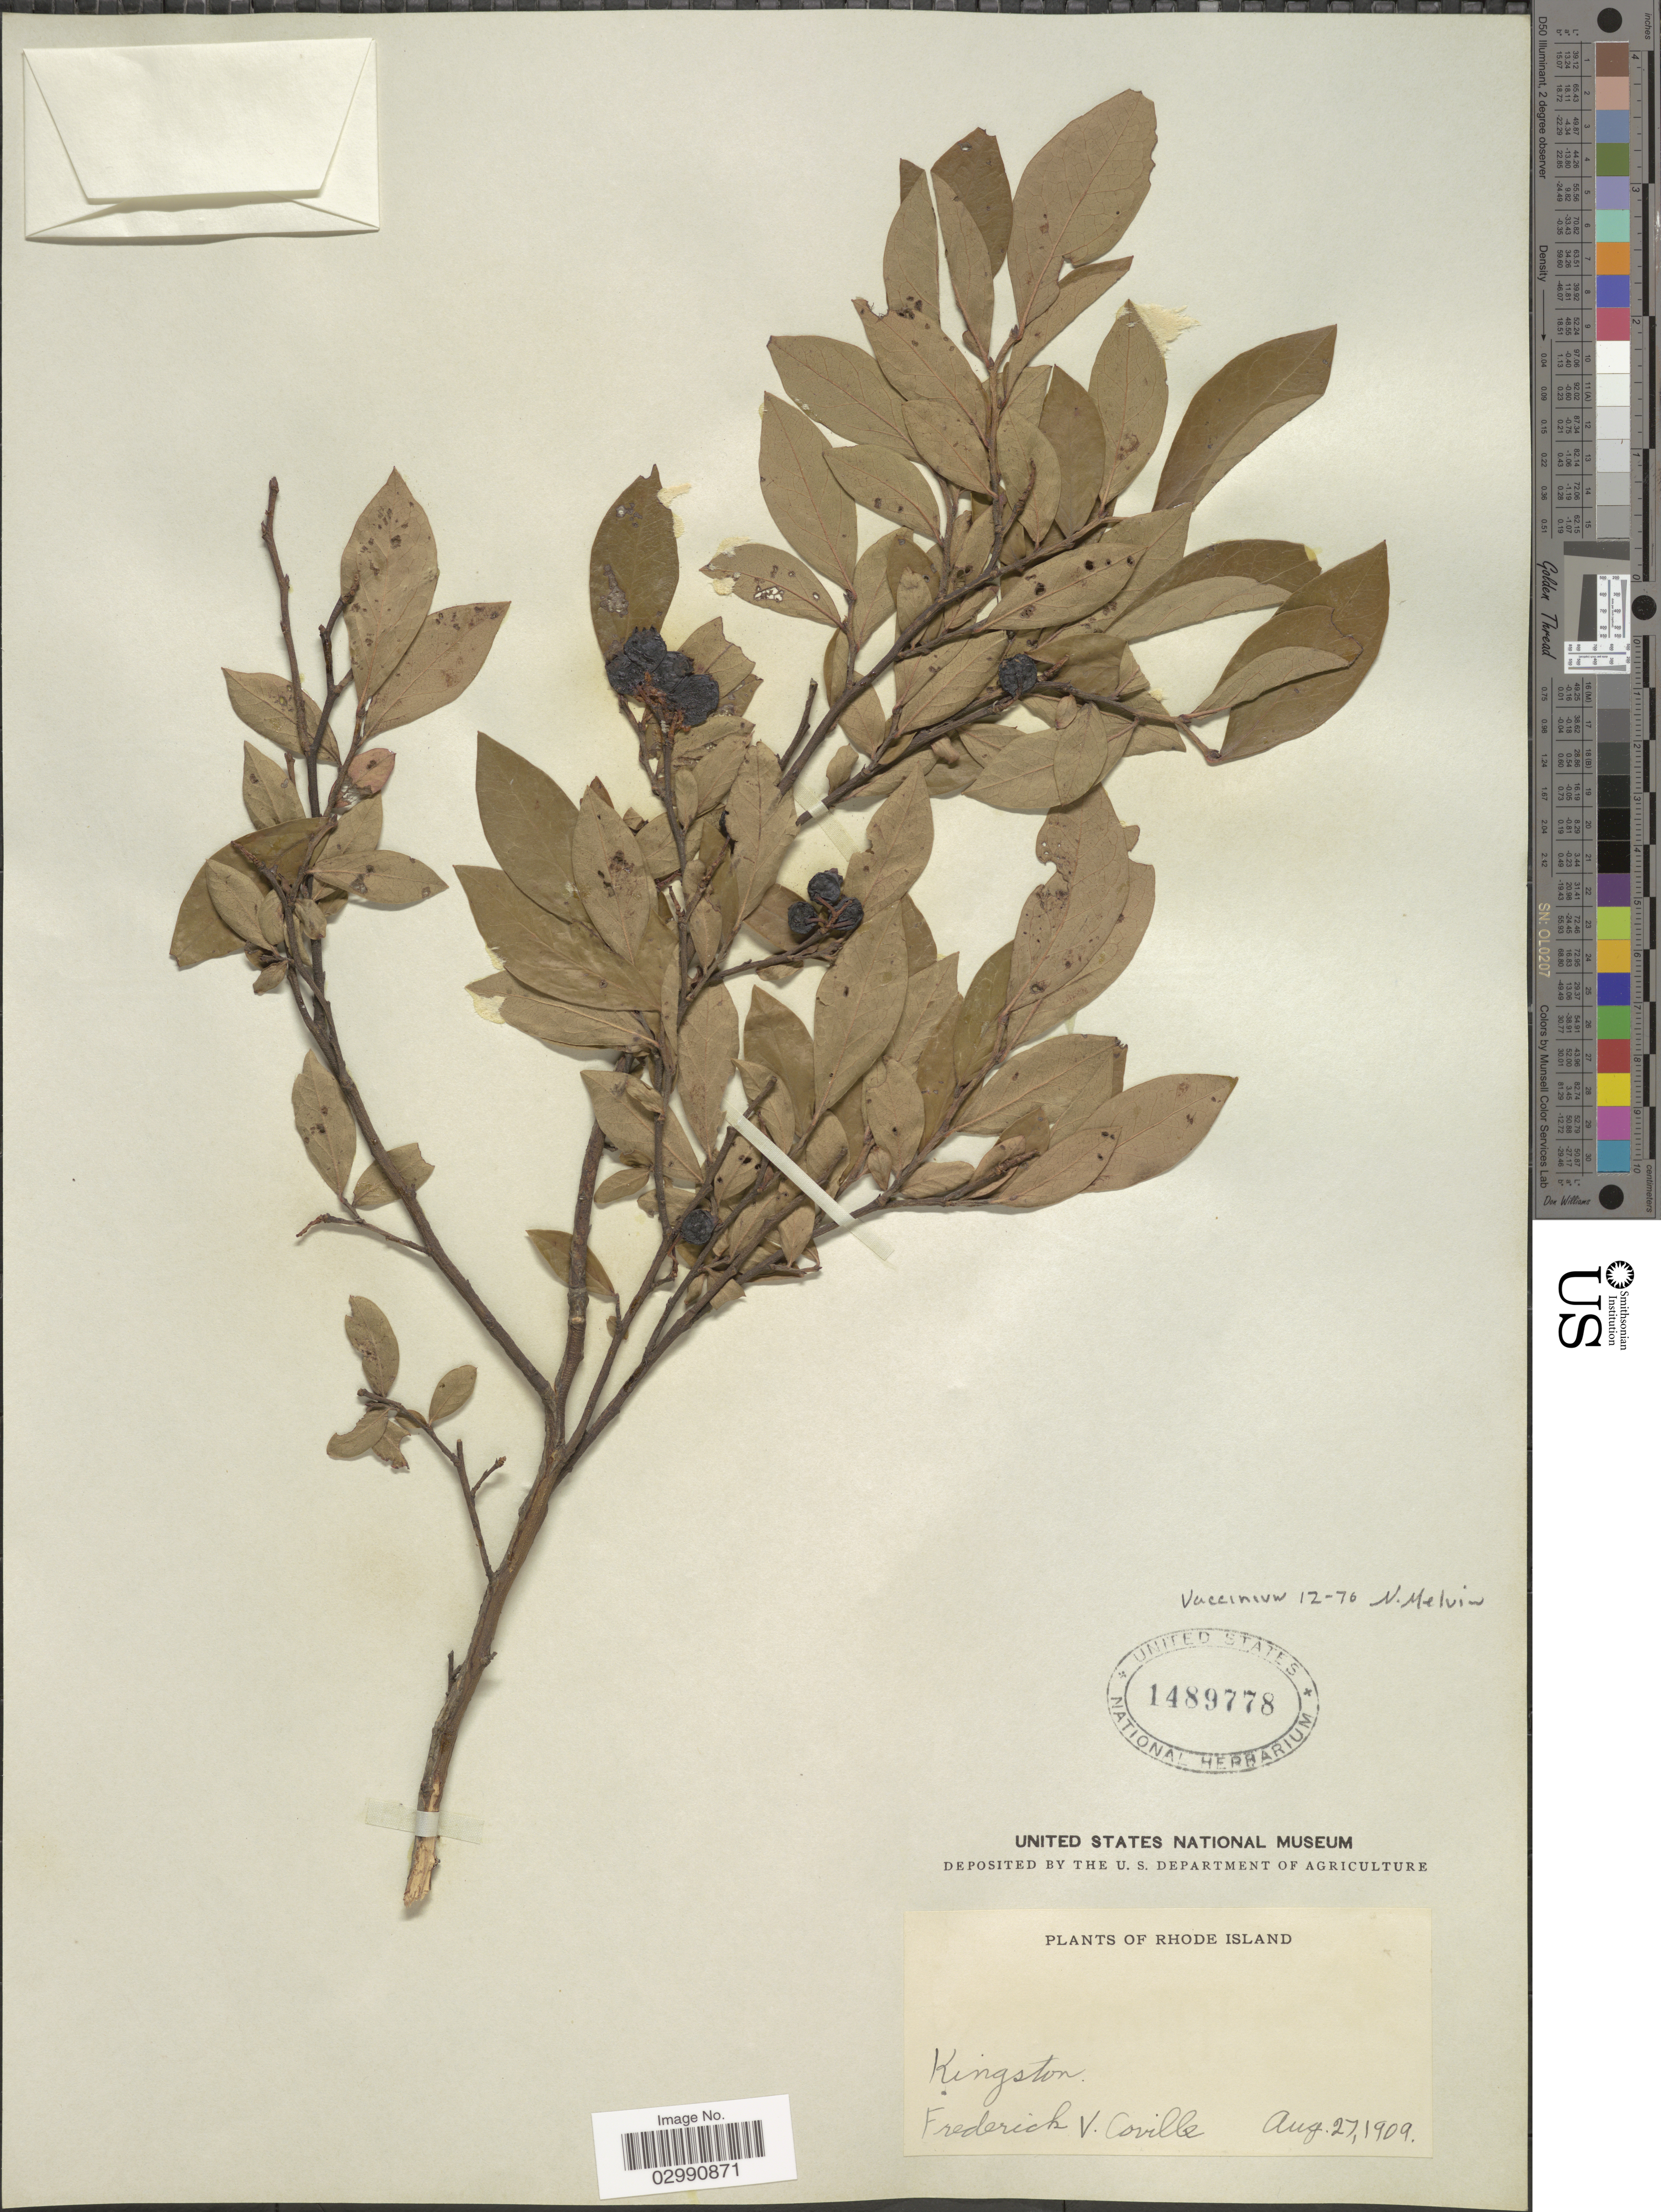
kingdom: Plantae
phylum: Tracheophyta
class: Magnoliopsida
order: Ericales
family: Ericaceae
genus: Vaccinium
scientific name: Vaccinium sp.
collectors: F. V. Coville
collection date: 1909-08-27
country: United States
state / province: Rhode Island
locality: Kingston.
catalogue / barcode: US 1489778